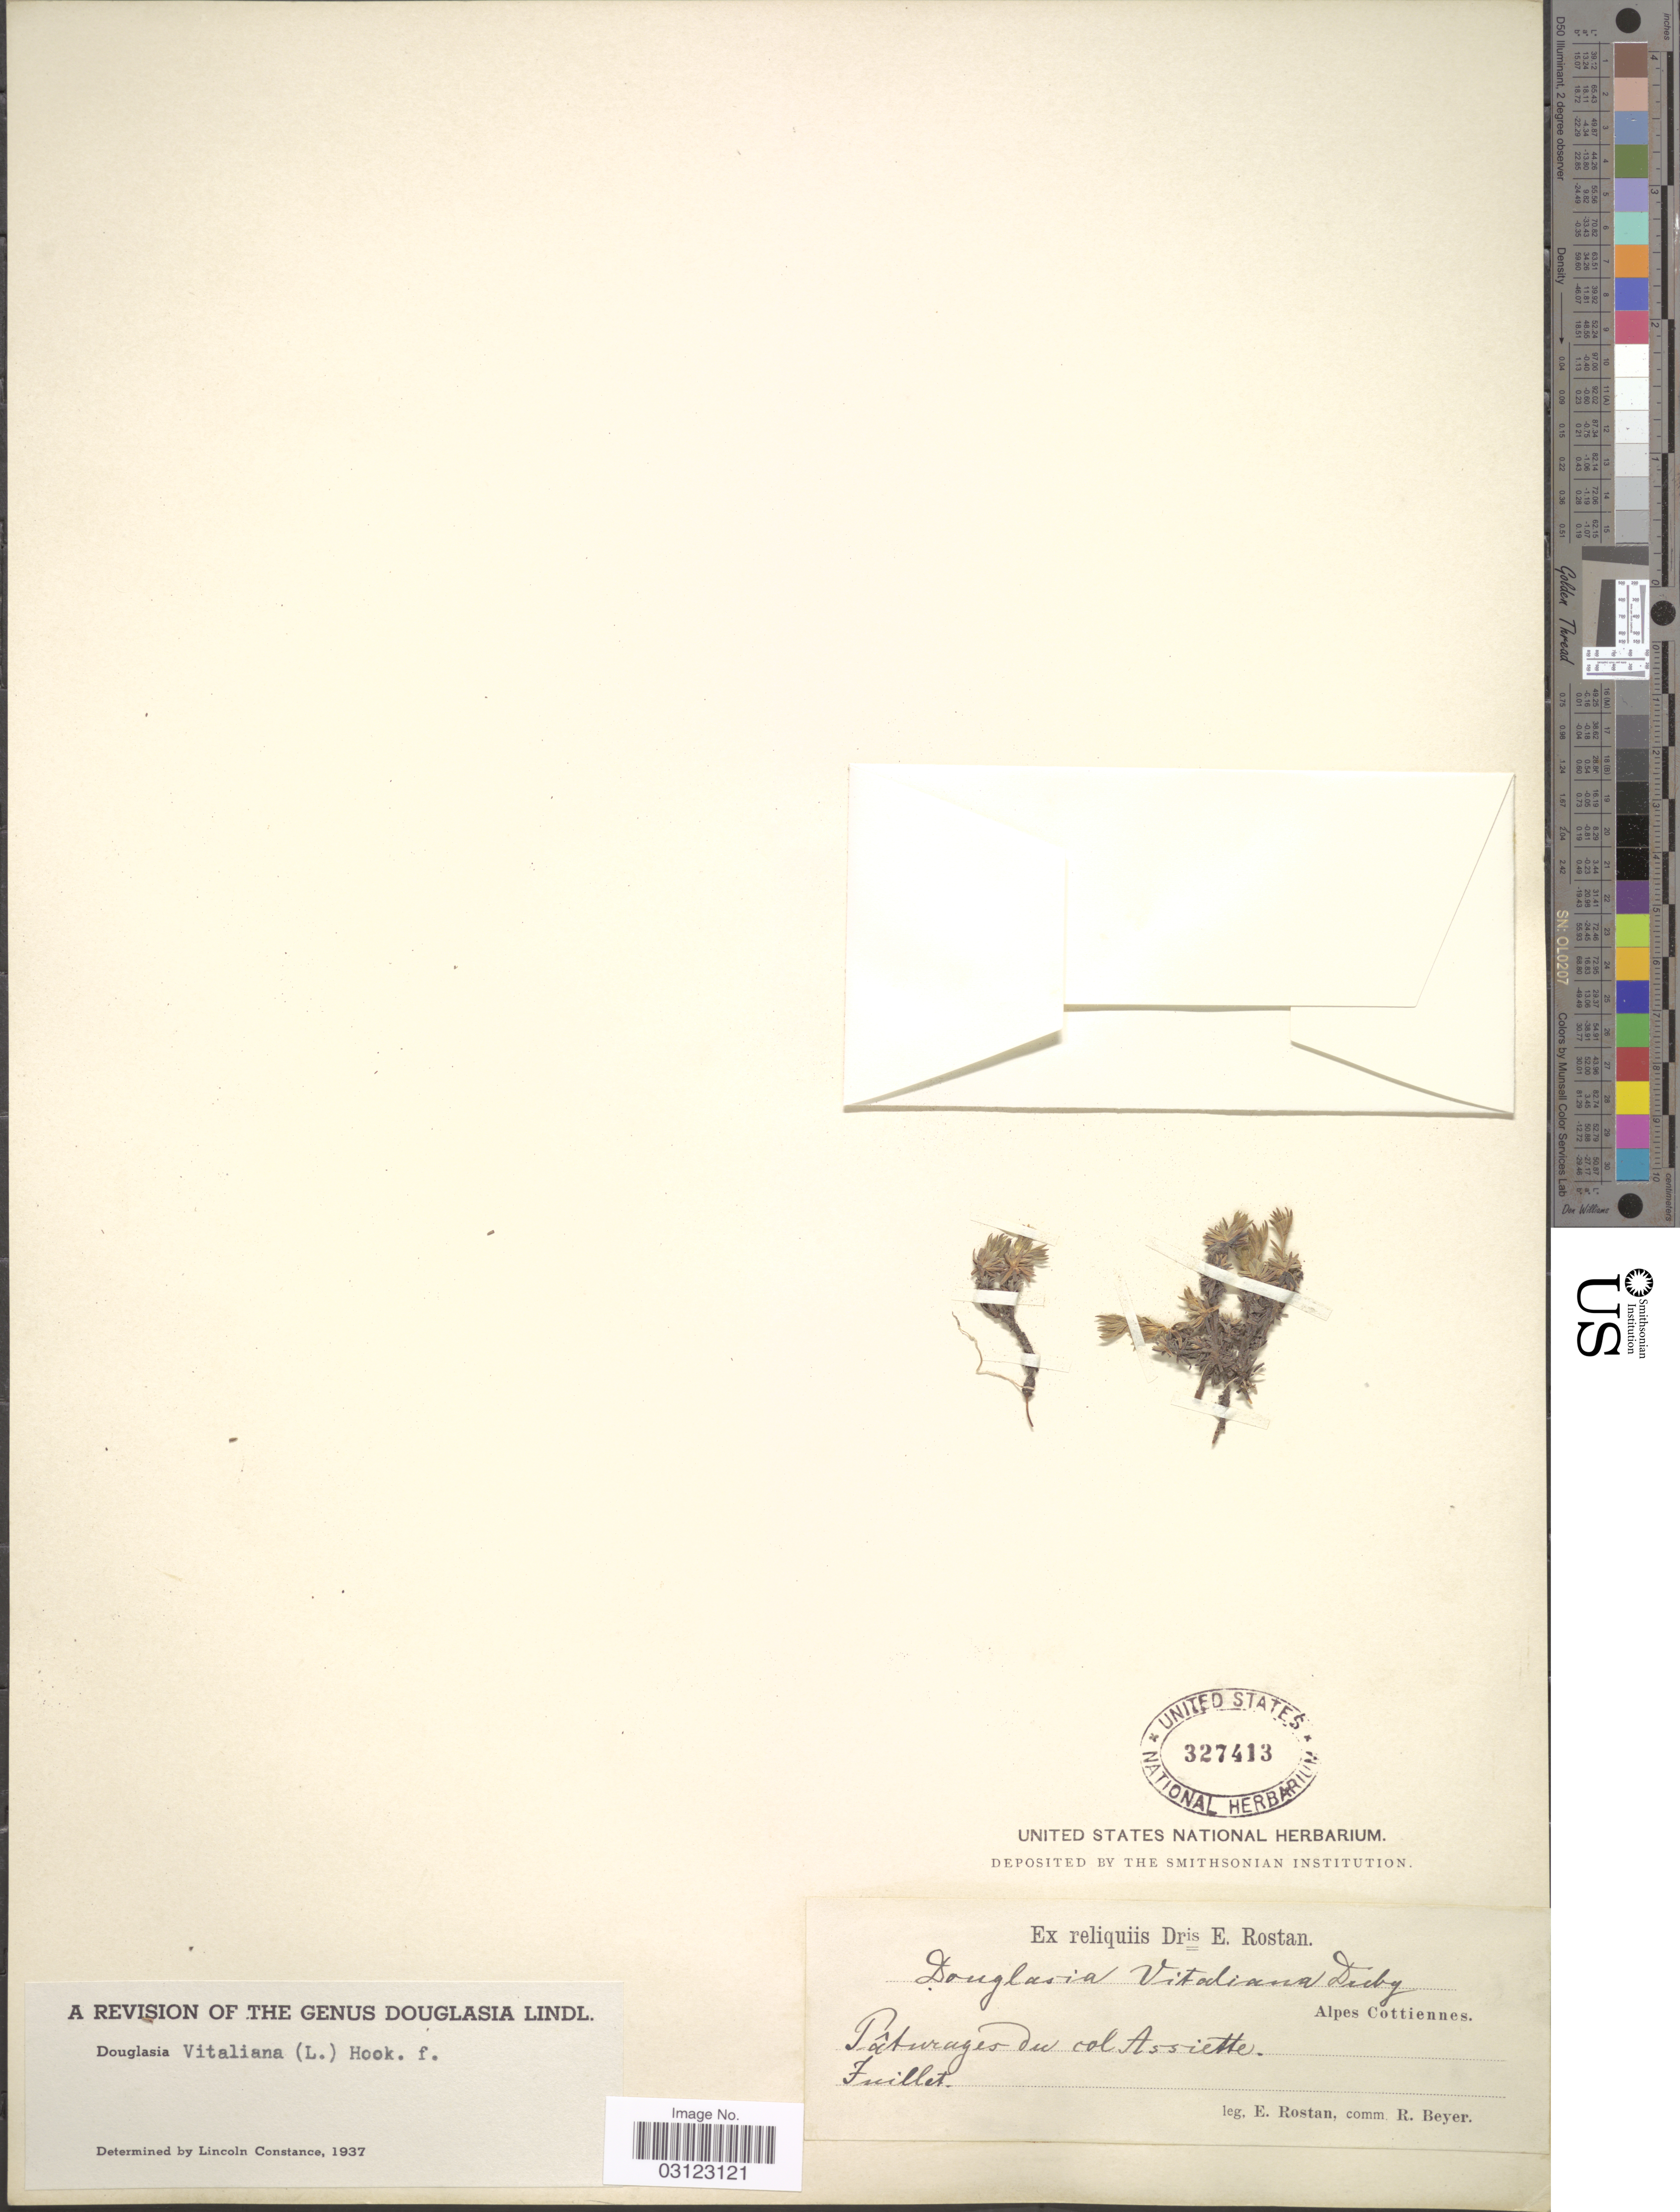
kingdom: Plantae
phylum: Tracheophyta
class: Magnoliopsida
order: Ericales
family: Primulaceae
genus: Douglasia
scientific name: Douglasia vitaliana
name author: (L.) Hook. f. ex B.D. Jacks.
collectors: E. Rostan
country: France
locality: Alpes Cottiennes. Pâturages du col. Assiette.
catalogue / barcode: US 327413